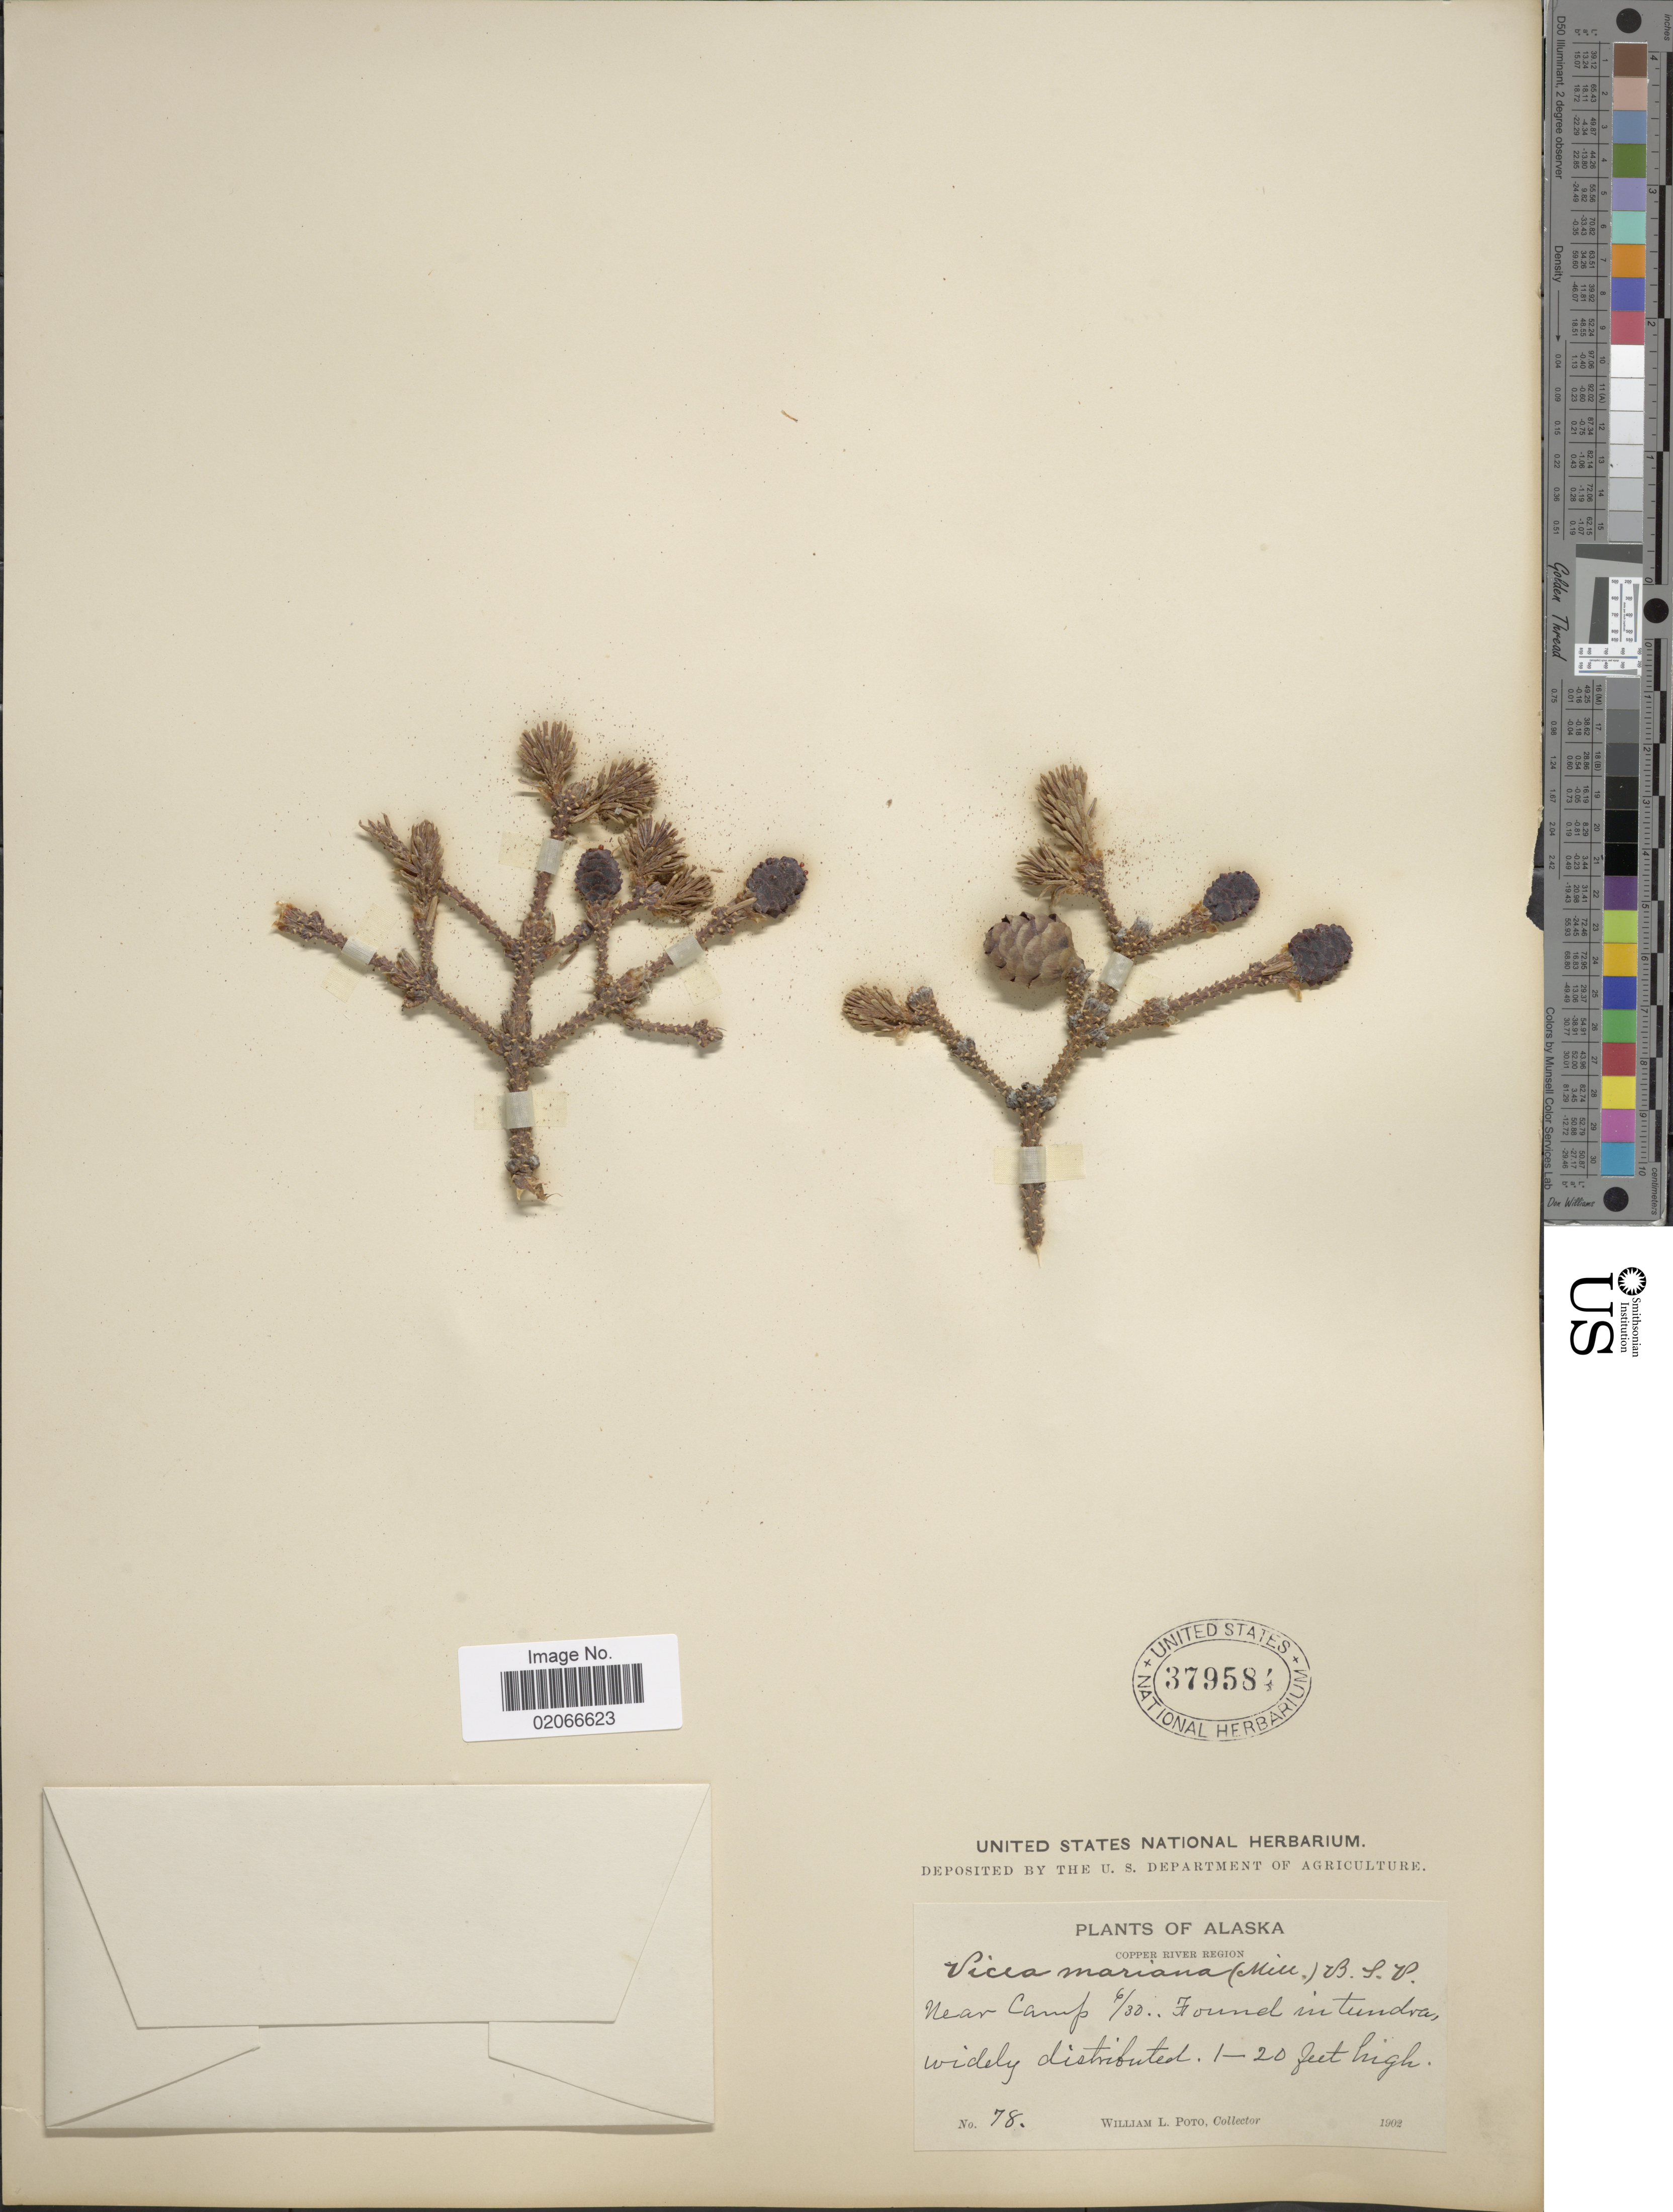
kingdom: Plantae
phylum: Tracheophyta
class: Pinopsida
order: Pinales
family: Pinaceae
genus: Picea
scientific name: Picea mariana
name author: (Mill.) Britton, Stearns & Poggenb.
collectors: W. Poto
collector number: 78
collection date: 1902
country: United States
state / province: Alaska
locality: Copper River Region, near Camp 6/30, found in tundras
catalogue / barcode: US 379584